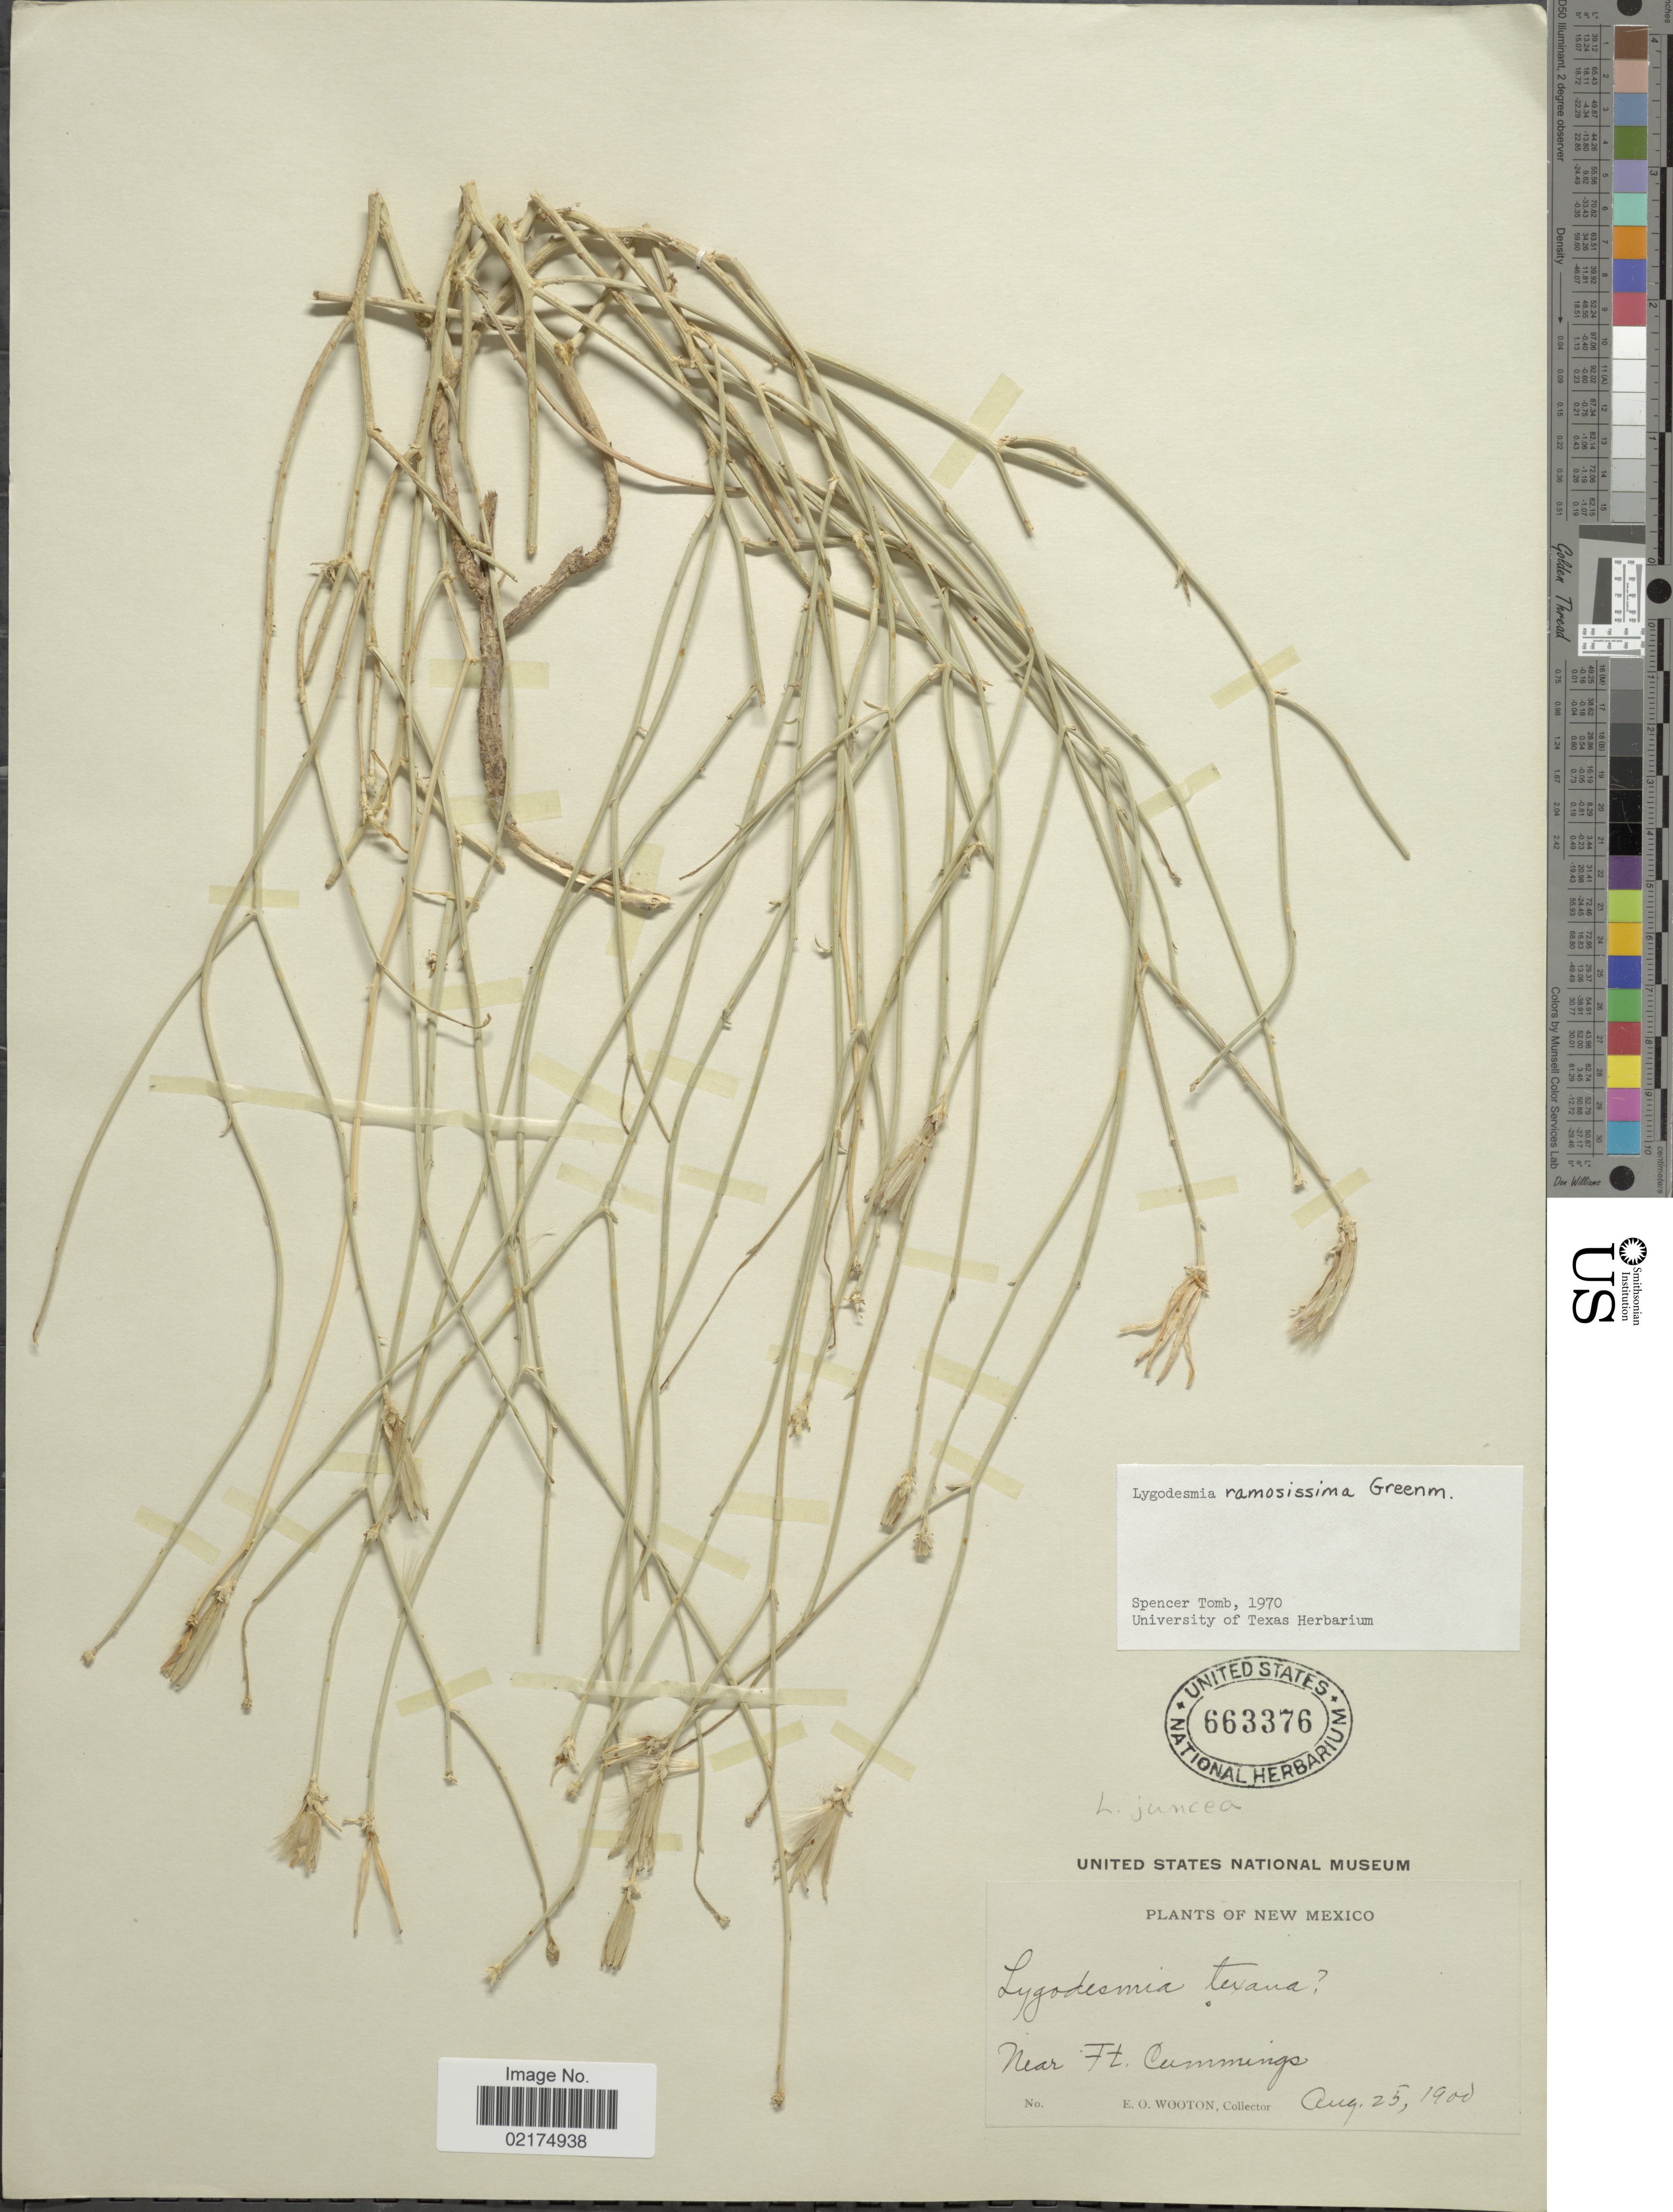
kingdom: Plantae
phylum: Tracheophyta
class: Magnoliopsida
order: Asterales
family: Asteraceae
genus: Lygodesmia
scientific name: Lygodesmia ramosissima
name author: Greenm.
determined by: Tomb, Spencer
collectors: E. O. Wooton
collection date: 1900-08-25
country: United States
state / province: New Mexico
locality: Near Ft. Cummings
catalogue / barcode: US 663376